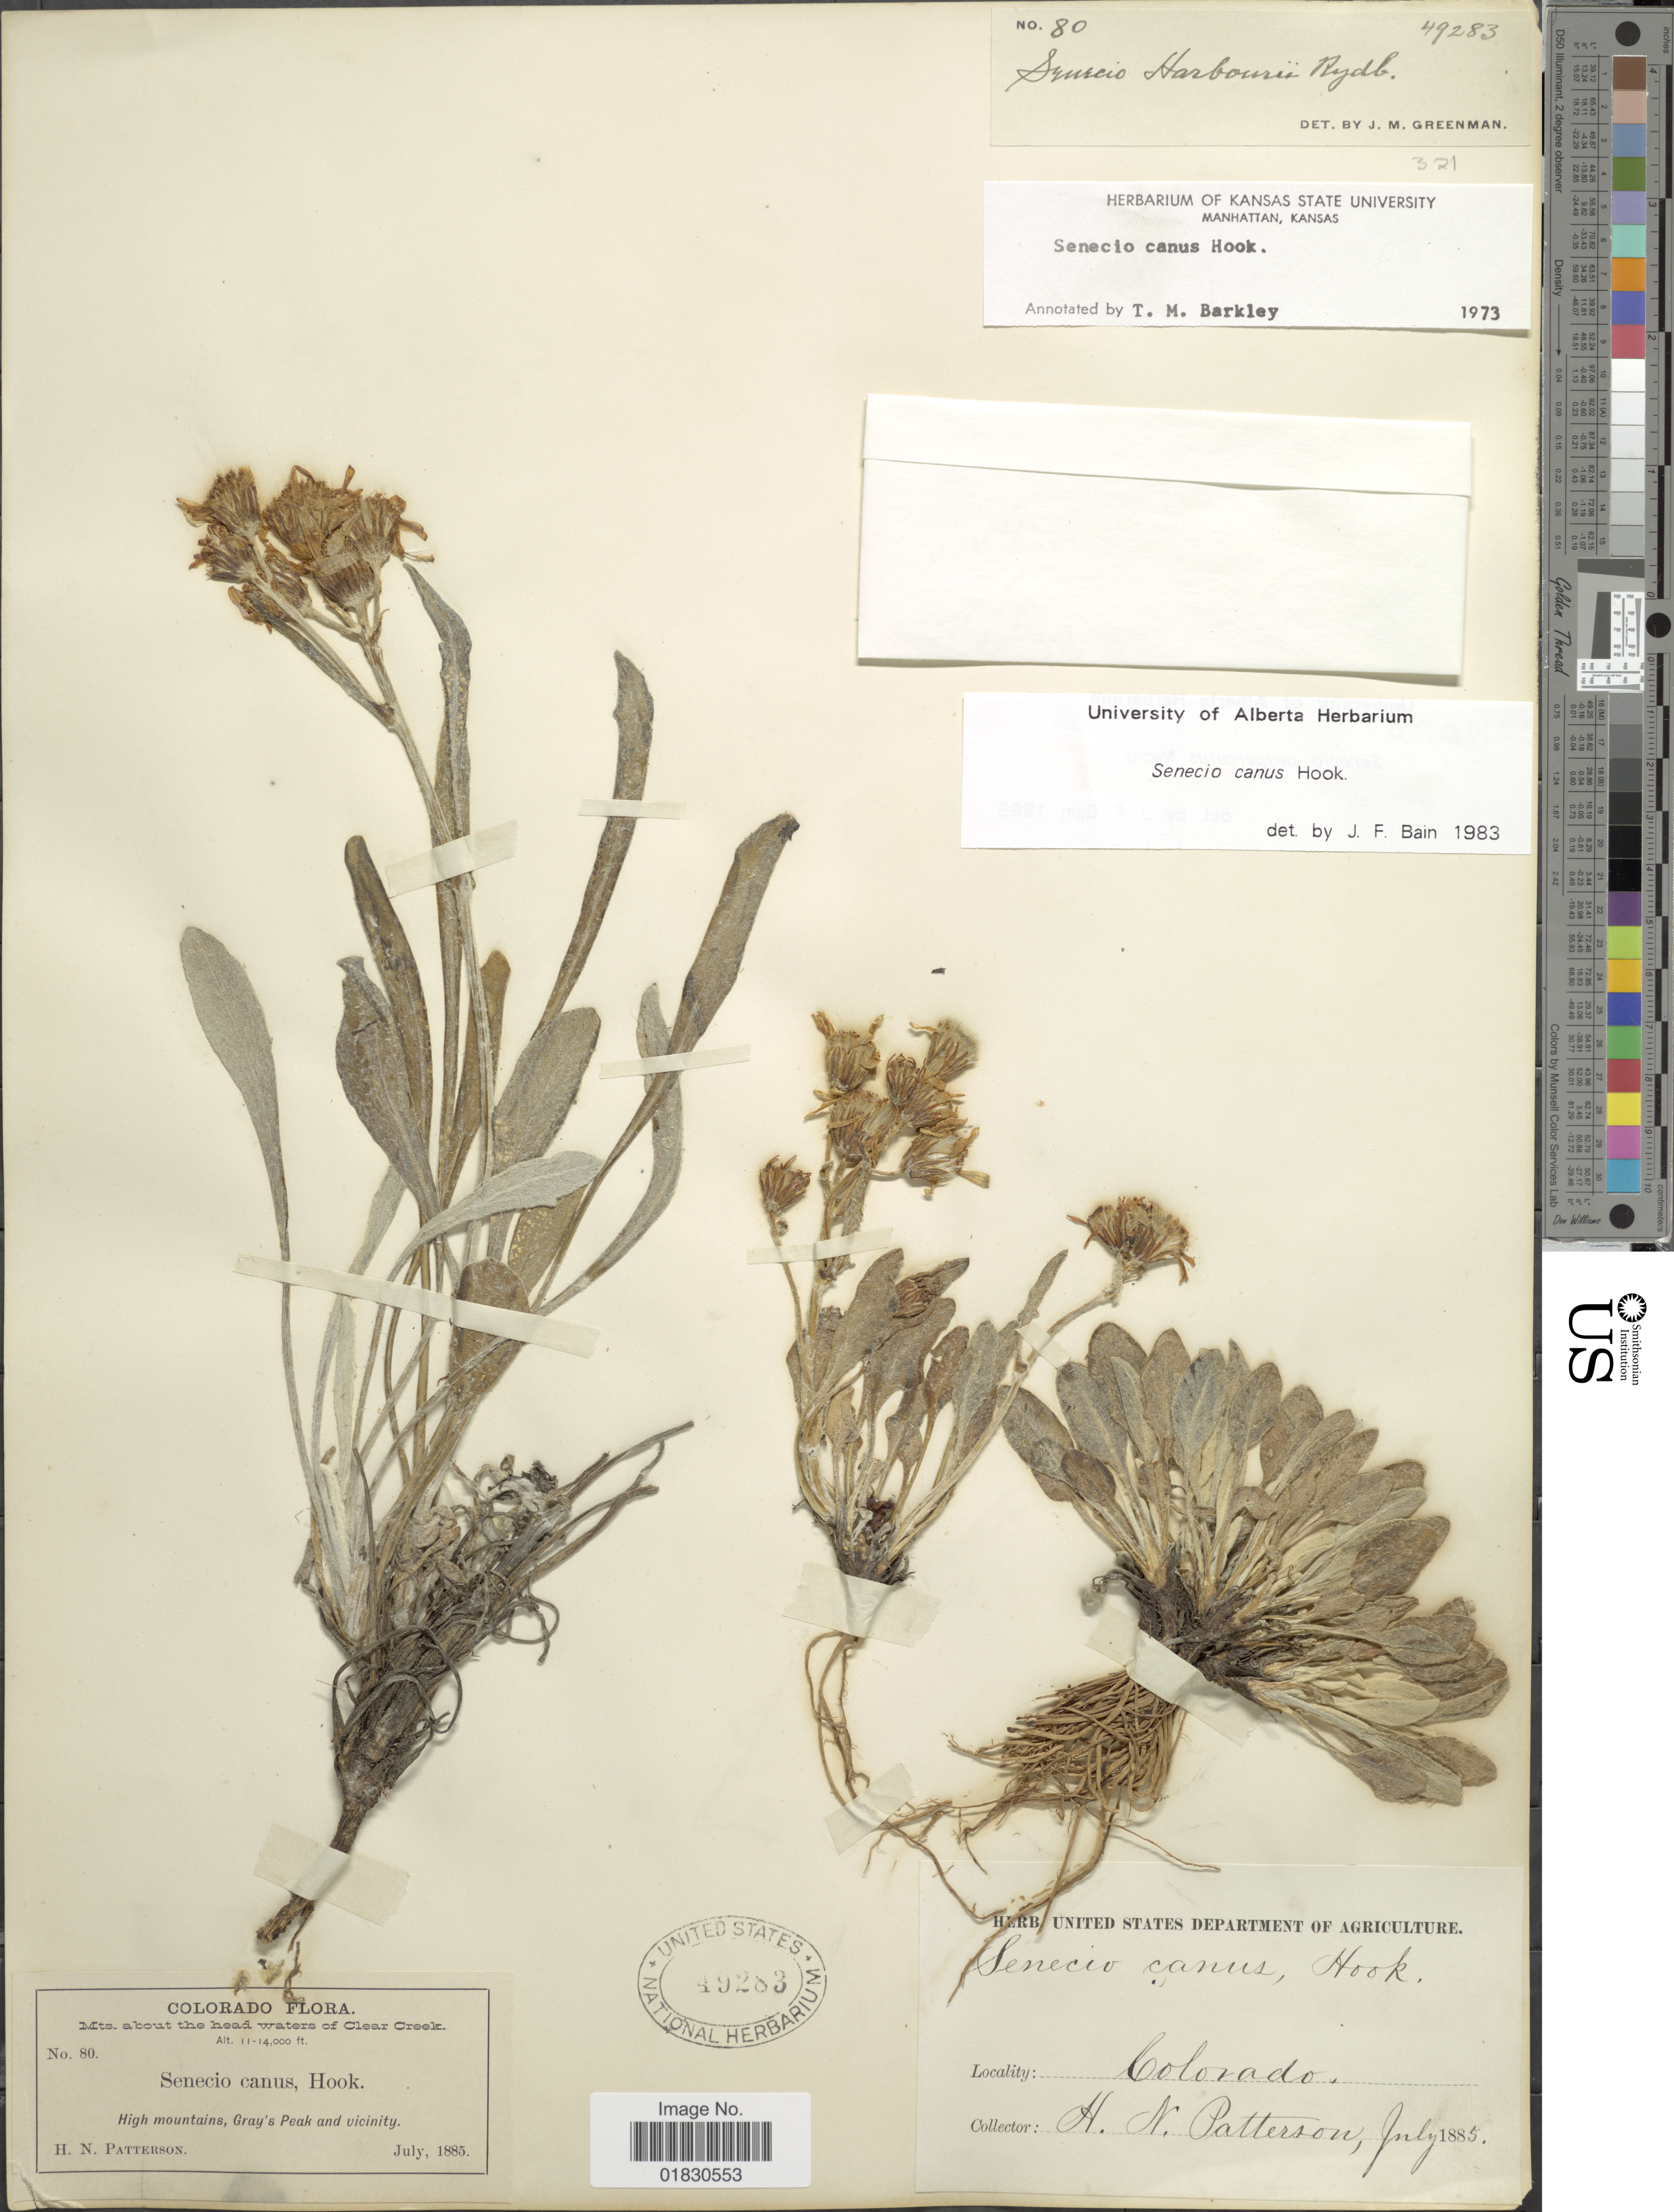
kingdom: Plantae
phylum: Tracheophyta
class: Magnoliopsida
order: Asterales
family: Asteraceae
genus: Packera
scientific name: Packera cana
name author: (Hook.) W.A. Weber & Á. Löve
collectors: H. N. Patterson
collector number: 80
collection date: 1885-07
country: United States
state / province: Colorado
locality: Mts. about the head waters of Clear Creek, High mountains, Gray's Peak and vicinity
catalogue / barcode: US 49283